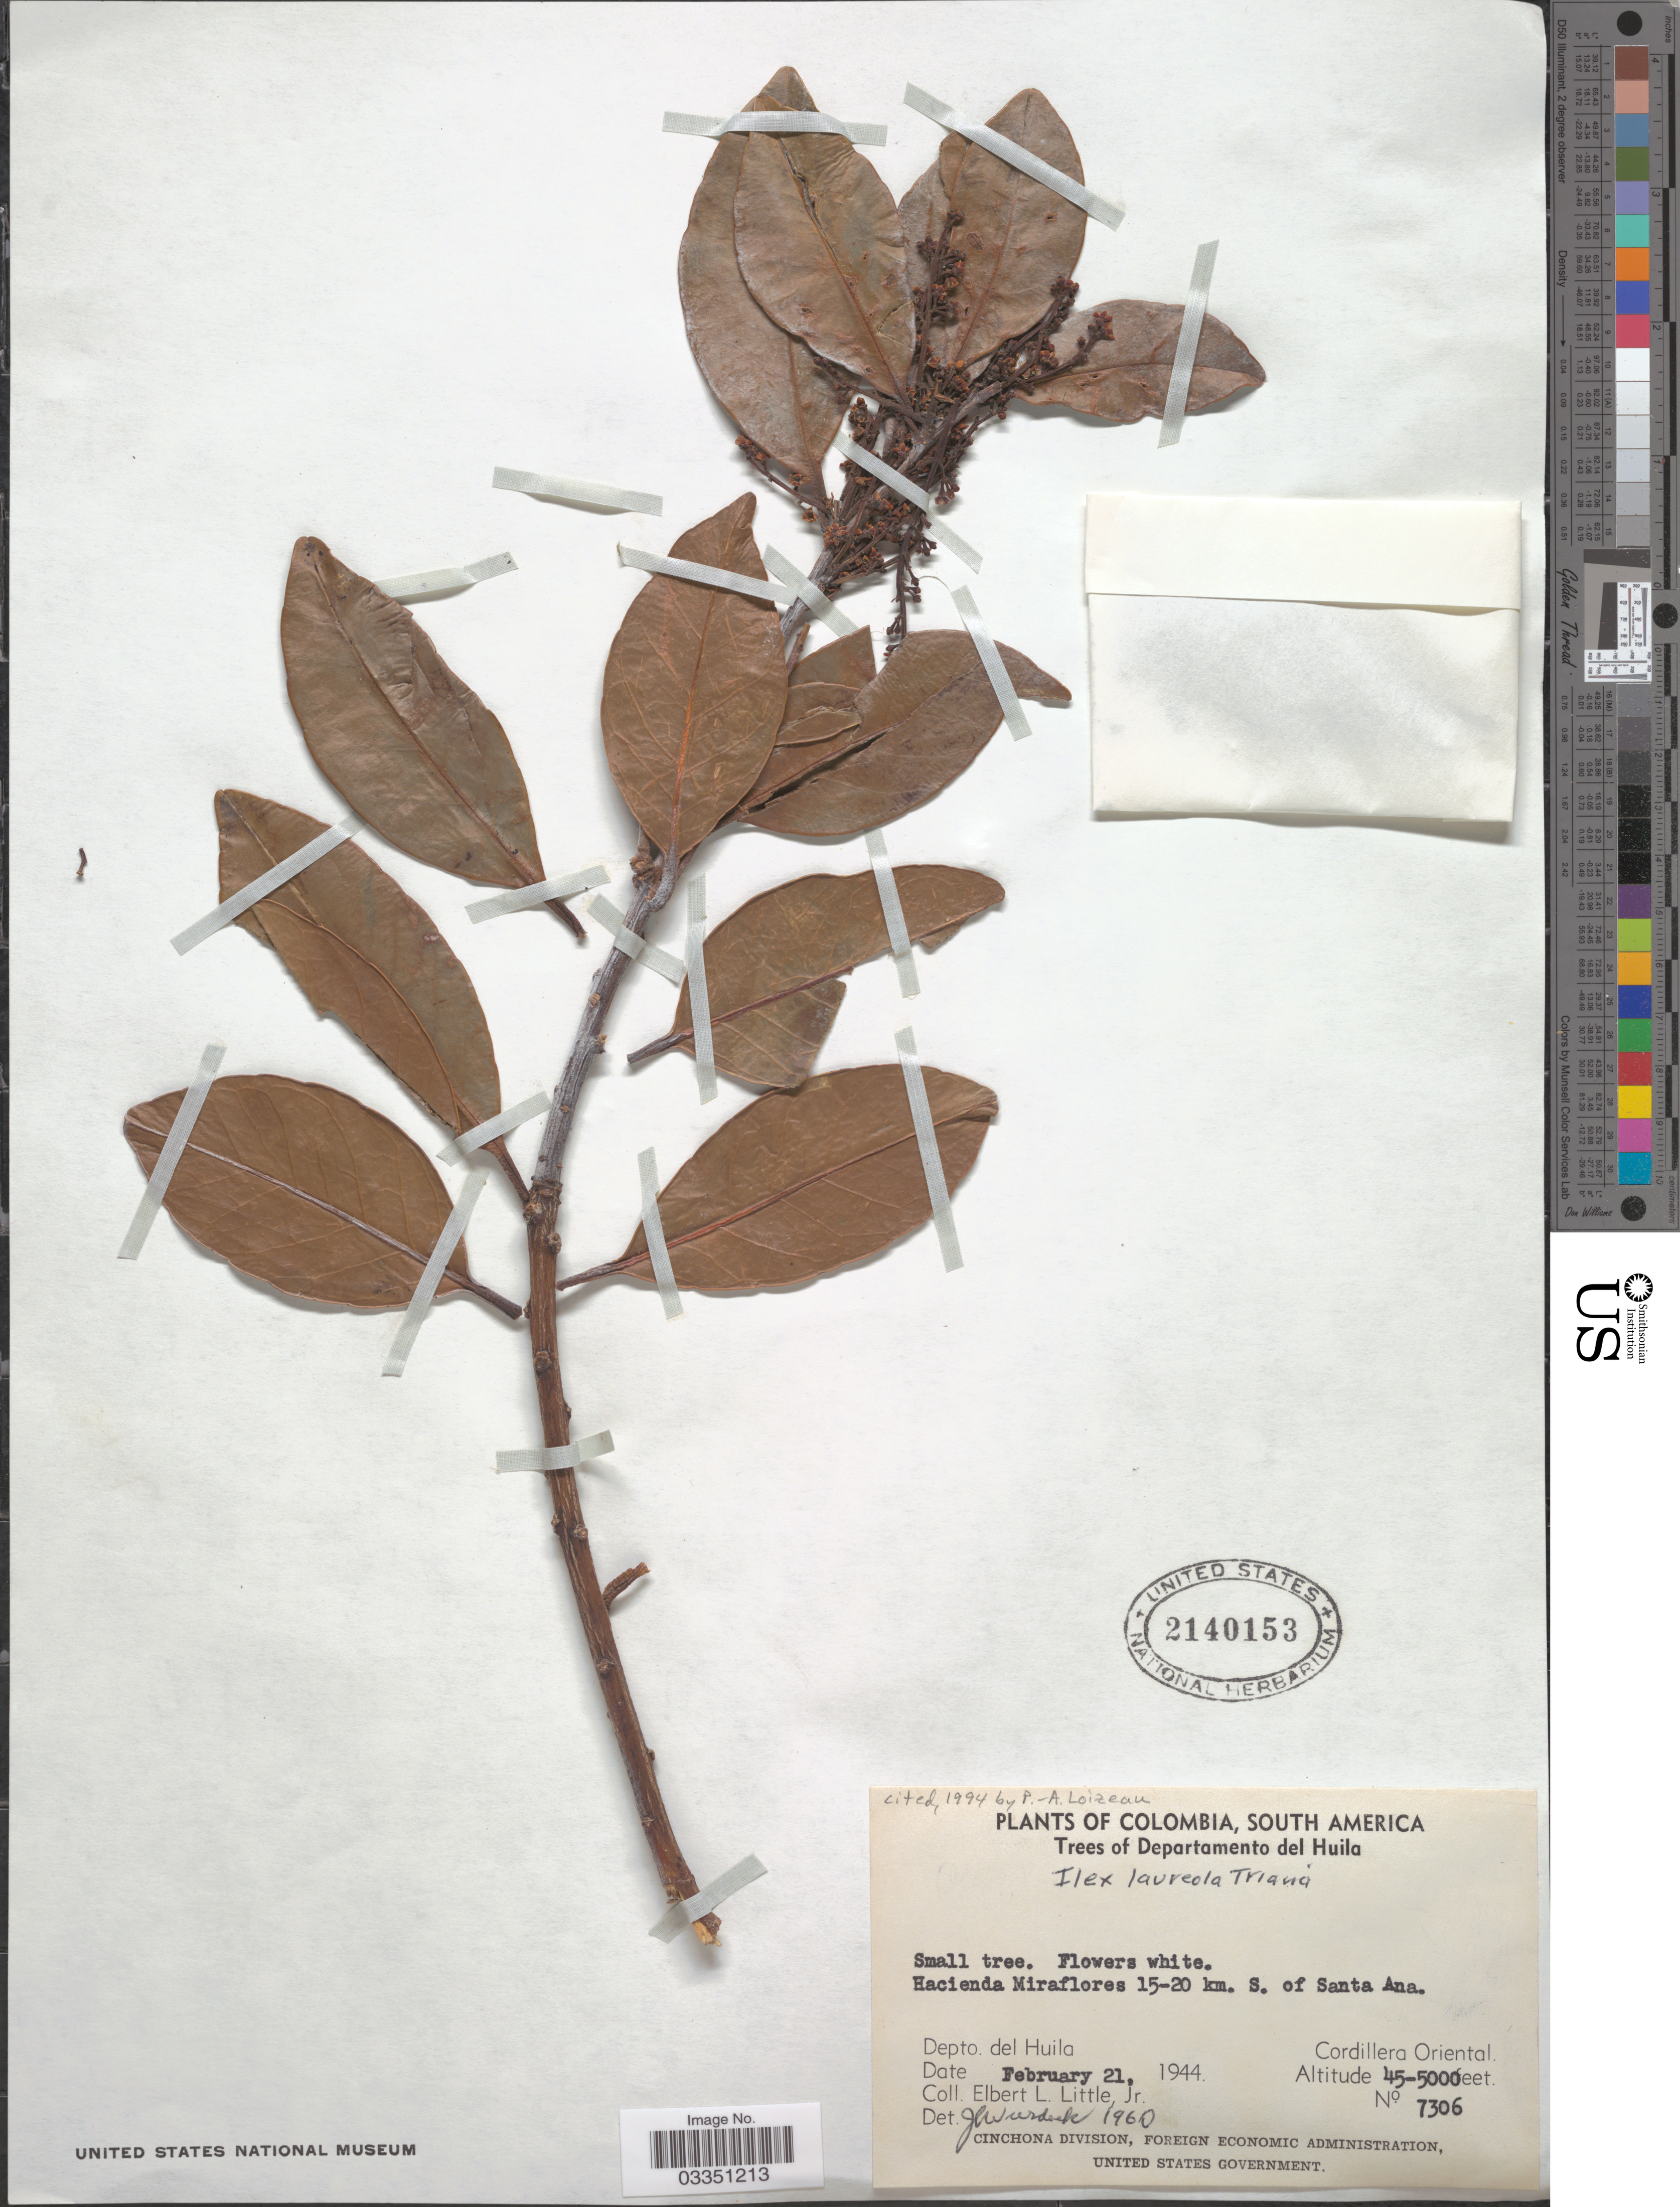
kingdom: Plantae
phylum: Tracheophyta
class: Magnoliopsida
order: Aquifoliales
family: Aquifoliaceae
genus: Ilex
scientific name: Ilex laureola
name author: Triana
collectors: E. L. Little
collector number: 7306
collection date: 1944-02-21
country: Colombia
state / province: Huila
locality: Departamento del Huila. Hacienda Miraflores 15-20 km. S. of Santa Ana. Depto. del Huila. Cordillera Oriental.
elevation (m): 1372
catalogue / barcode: US 2140153